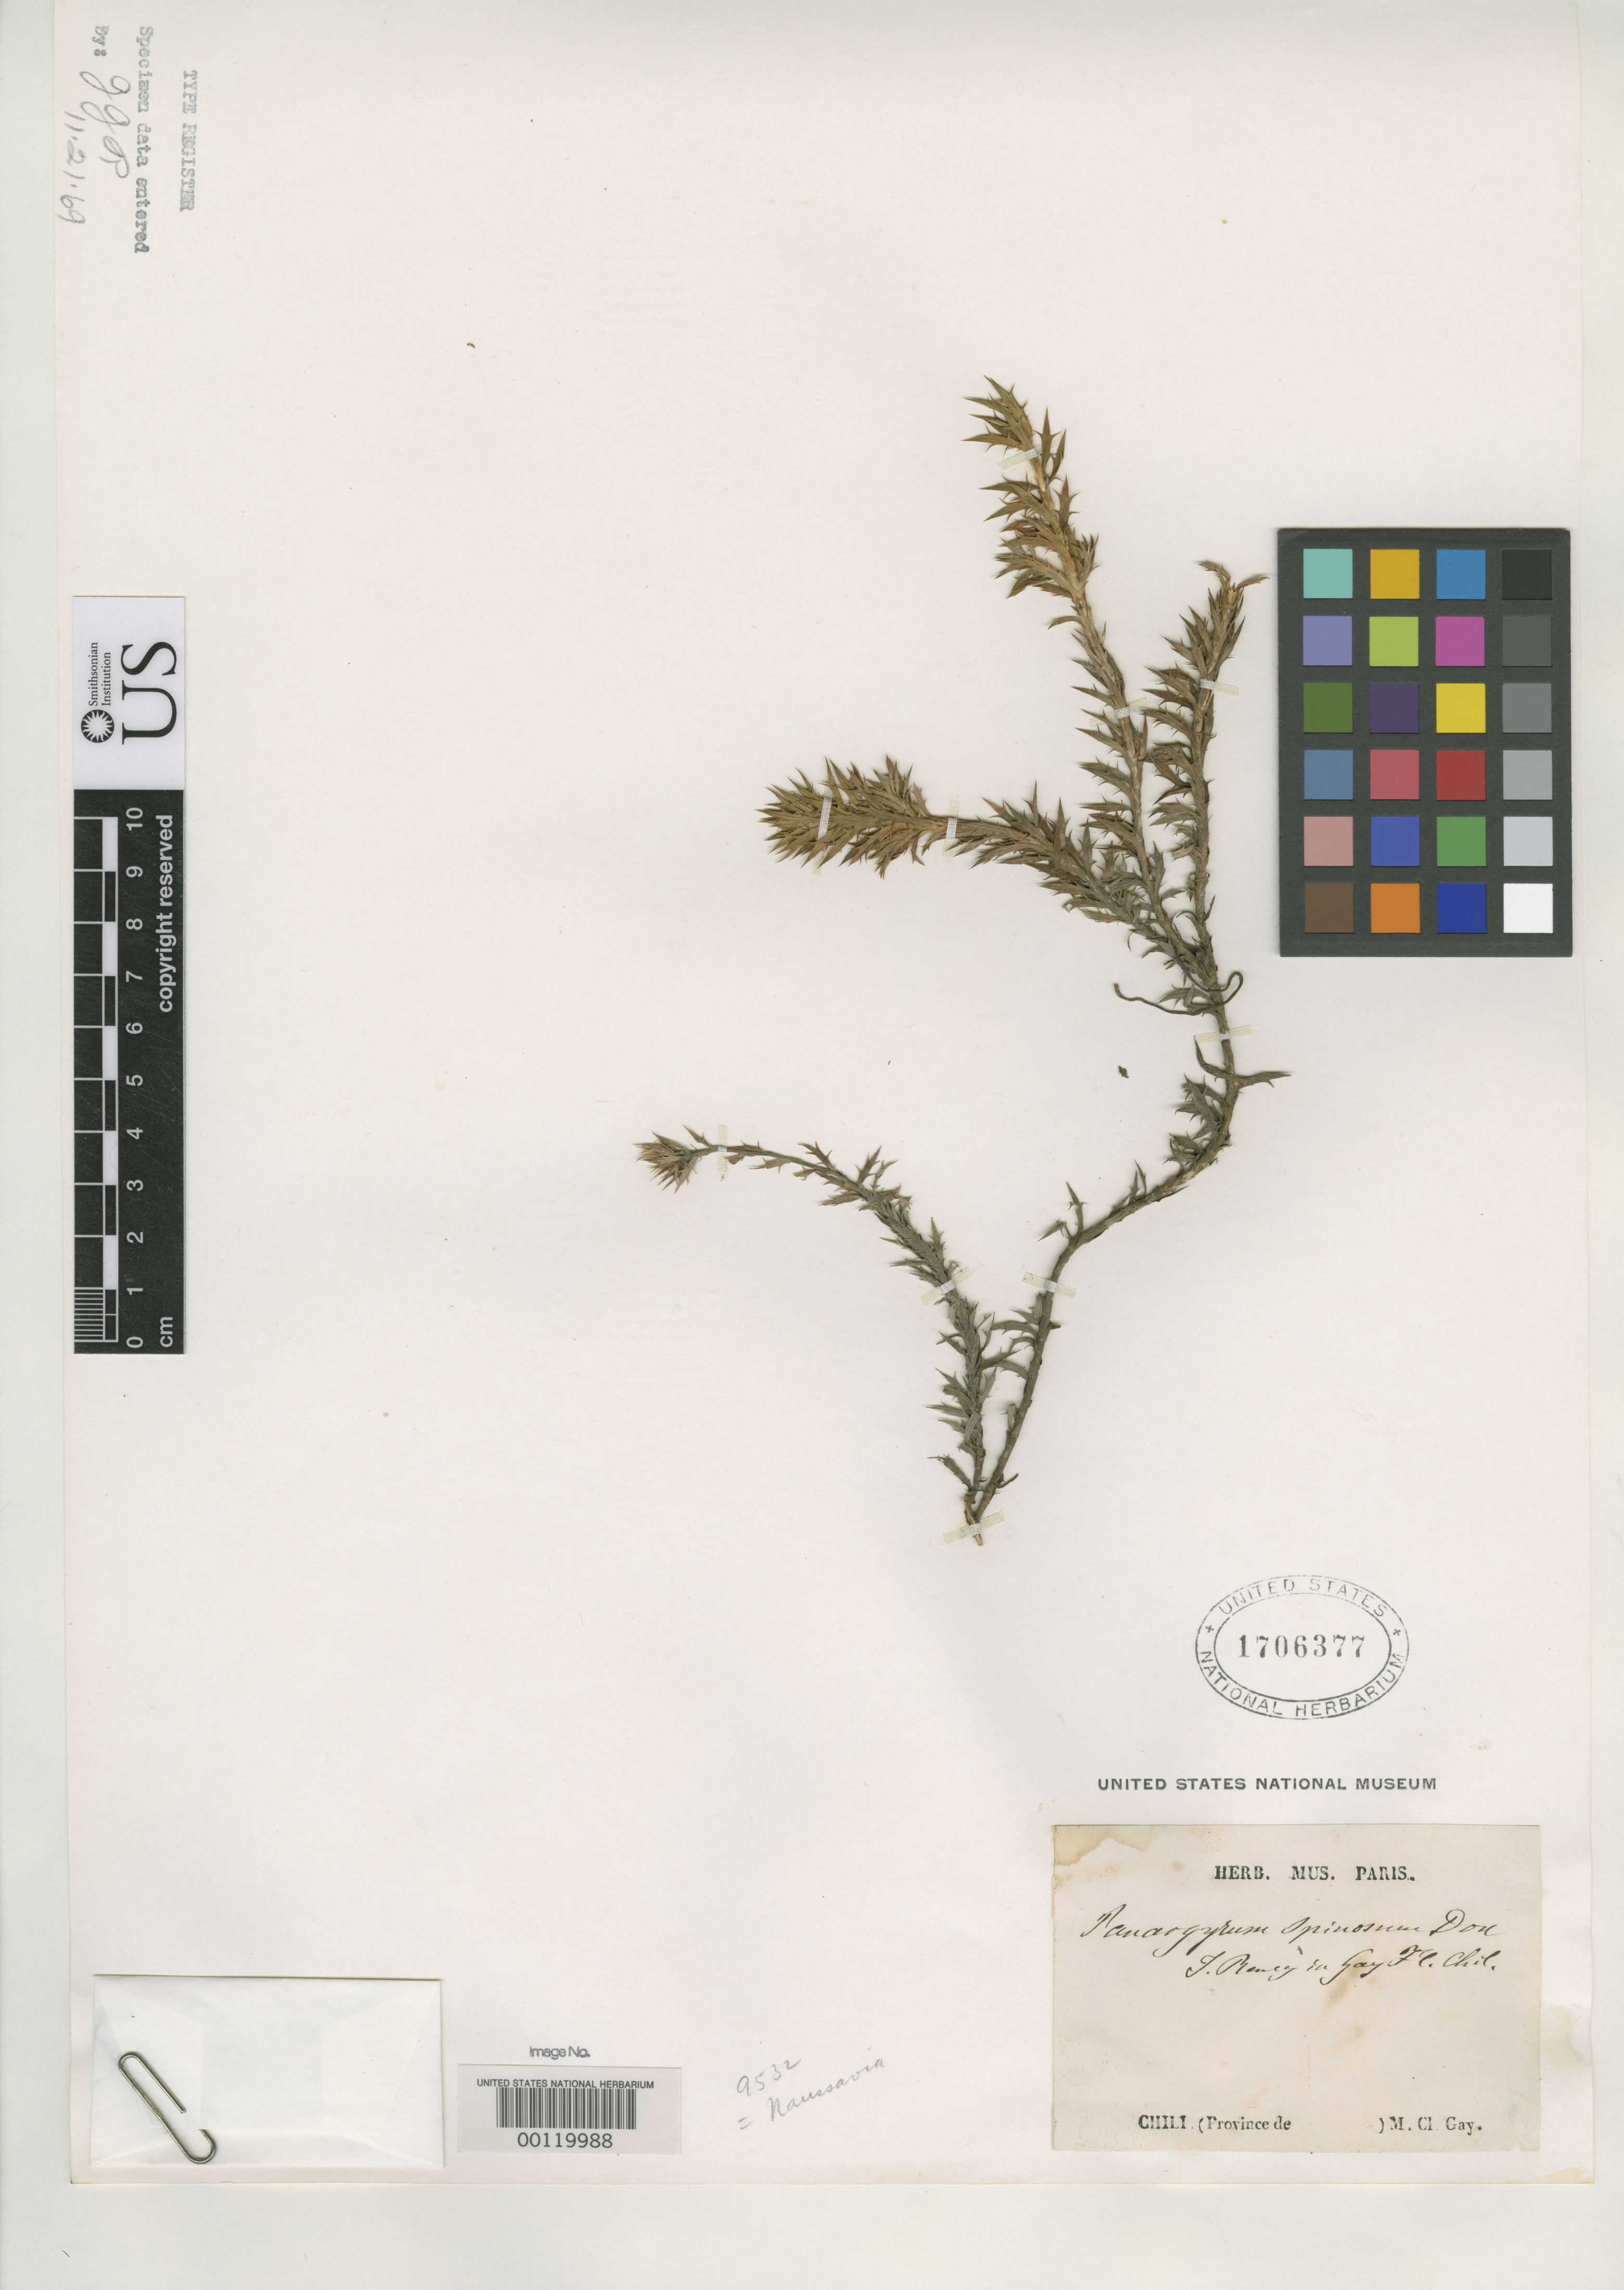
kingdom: Plantae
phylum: Tracheophyta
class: Magnoliopsida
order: Asterales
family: Asteraceae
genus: Panargyrum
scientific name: Panargyrum spinosum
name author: J. Rémy in Gay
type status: Type Collection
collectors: C. Gay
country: Chile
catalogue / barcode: US 1706377